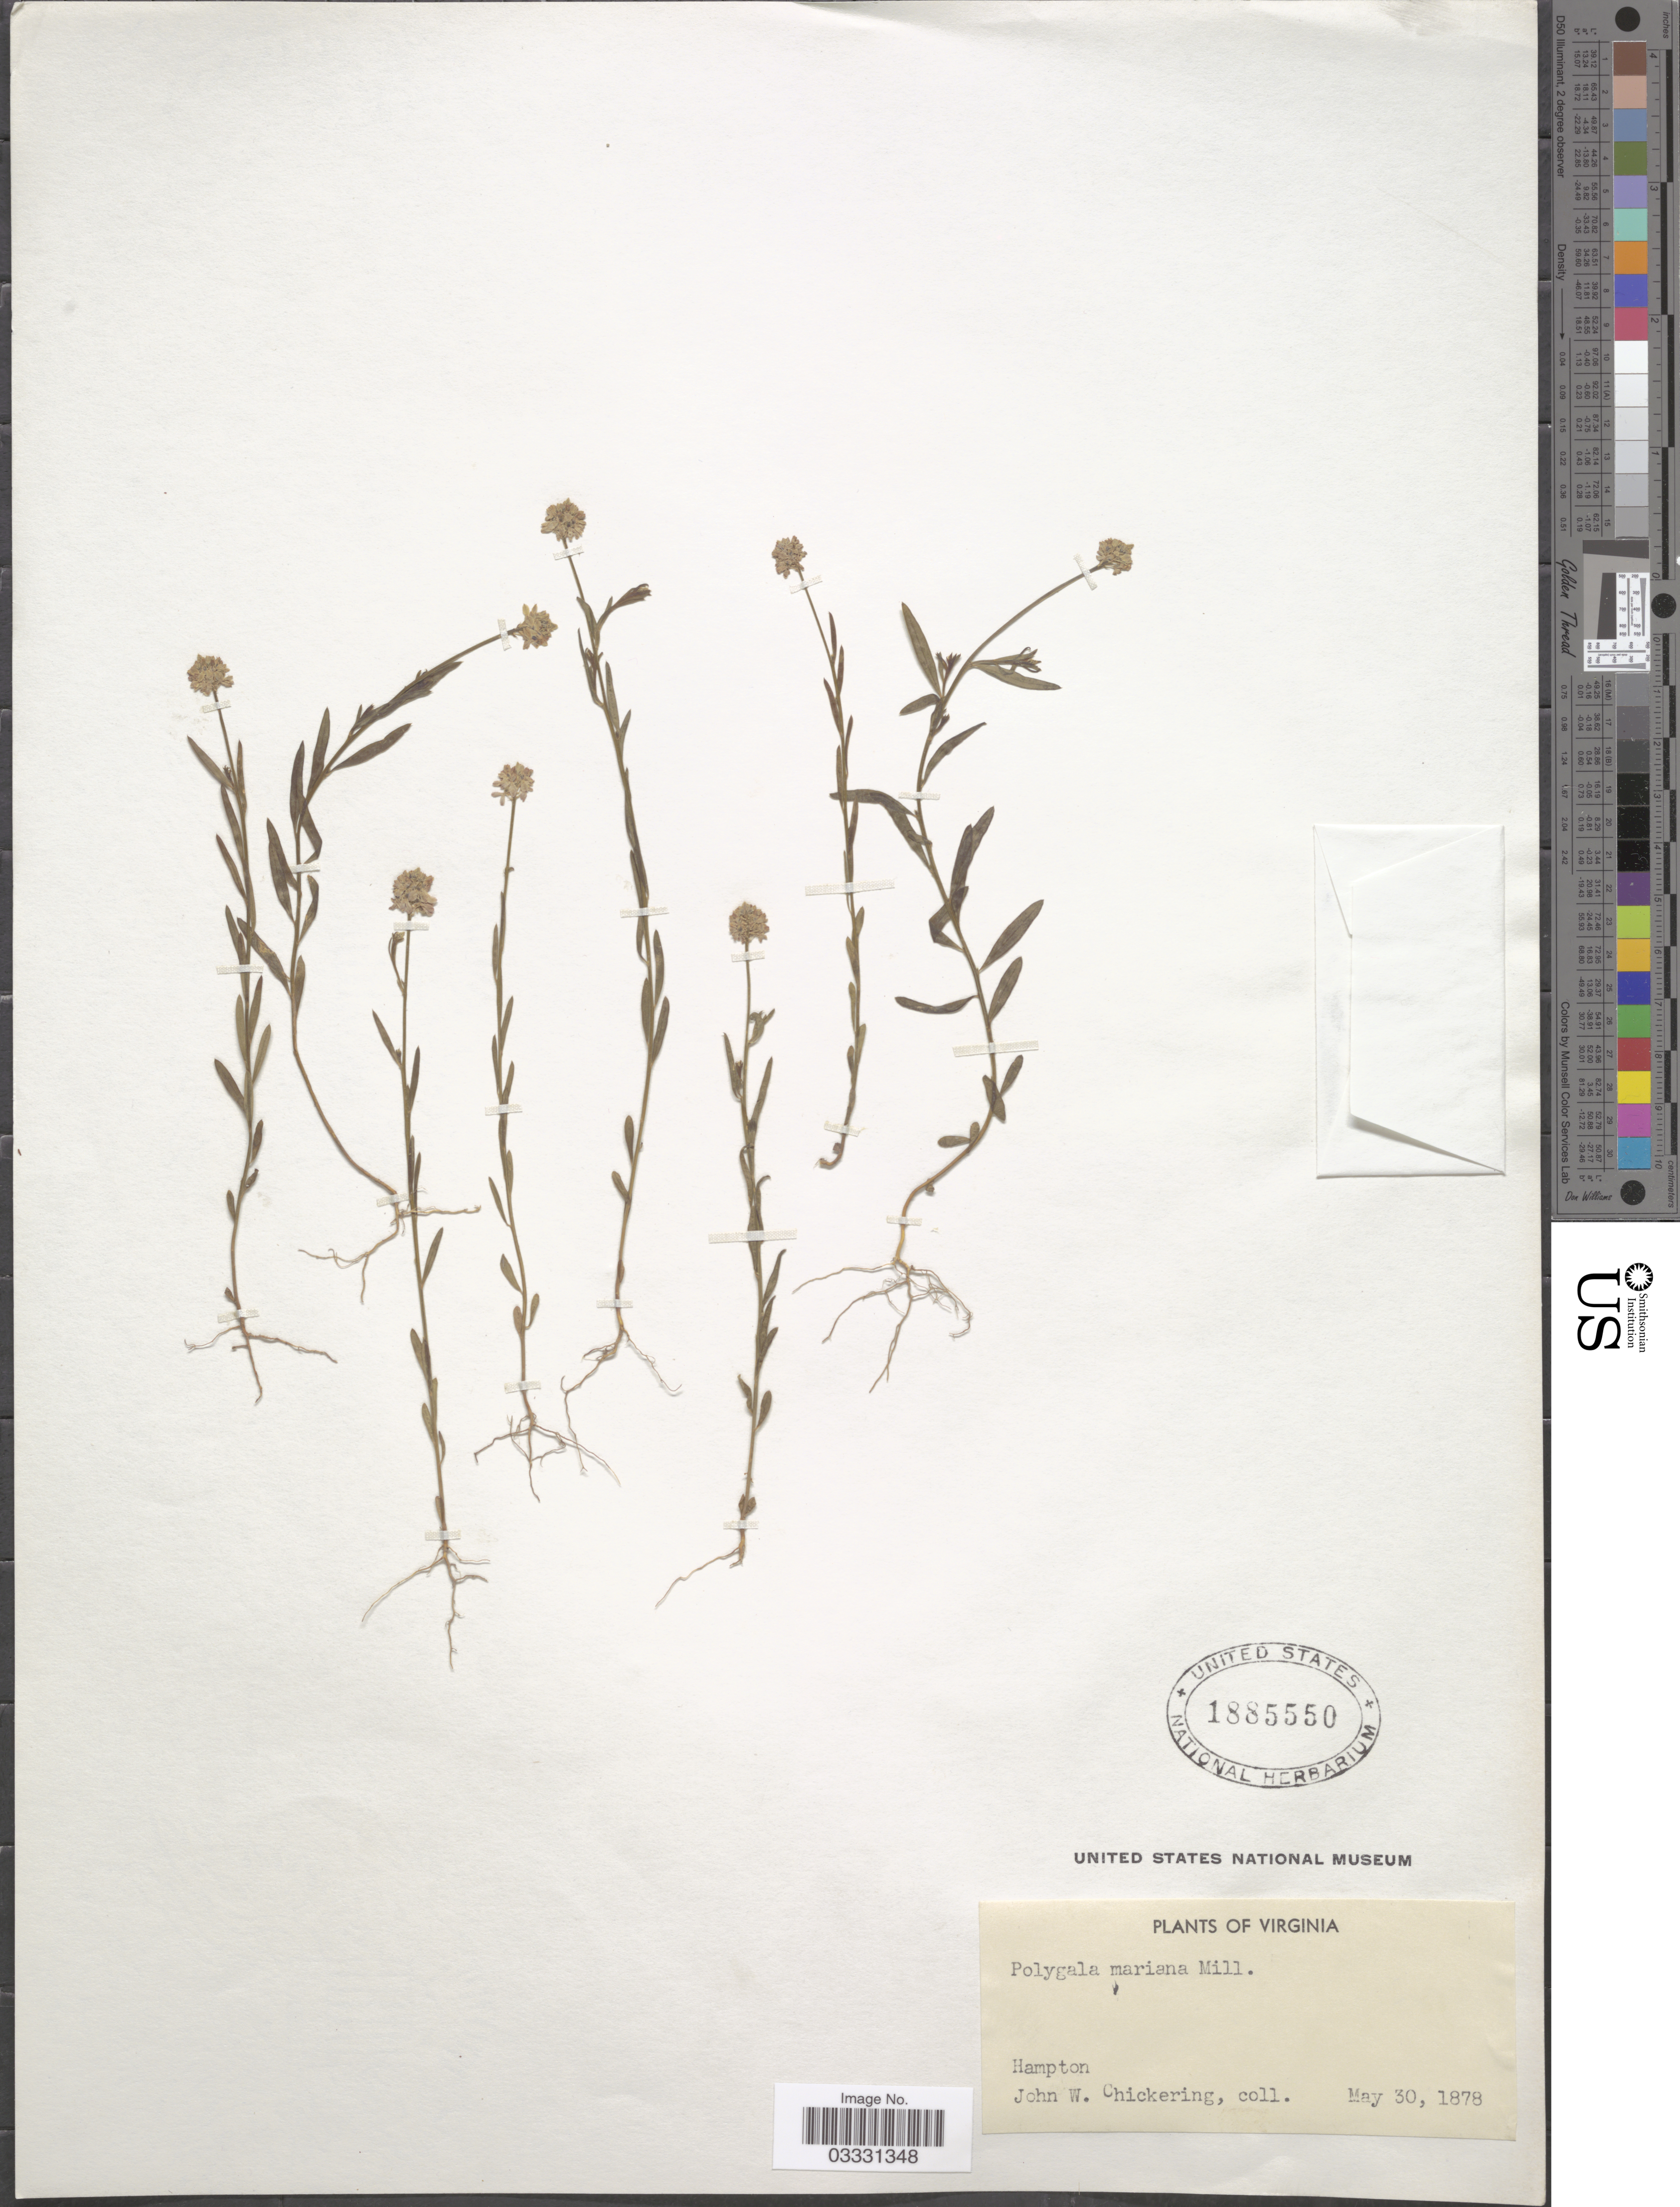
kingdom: Plantae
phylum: Tracheophyta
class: Magnoliopsida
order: Fabales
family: Polygalaceae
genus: Polygala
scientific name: Polygala mariana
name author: Mill.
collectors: J. Chickering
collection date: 1878-05-30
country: United States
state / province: Virginia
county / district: City of Hampton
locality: Hampton.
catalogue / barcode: US 1885550